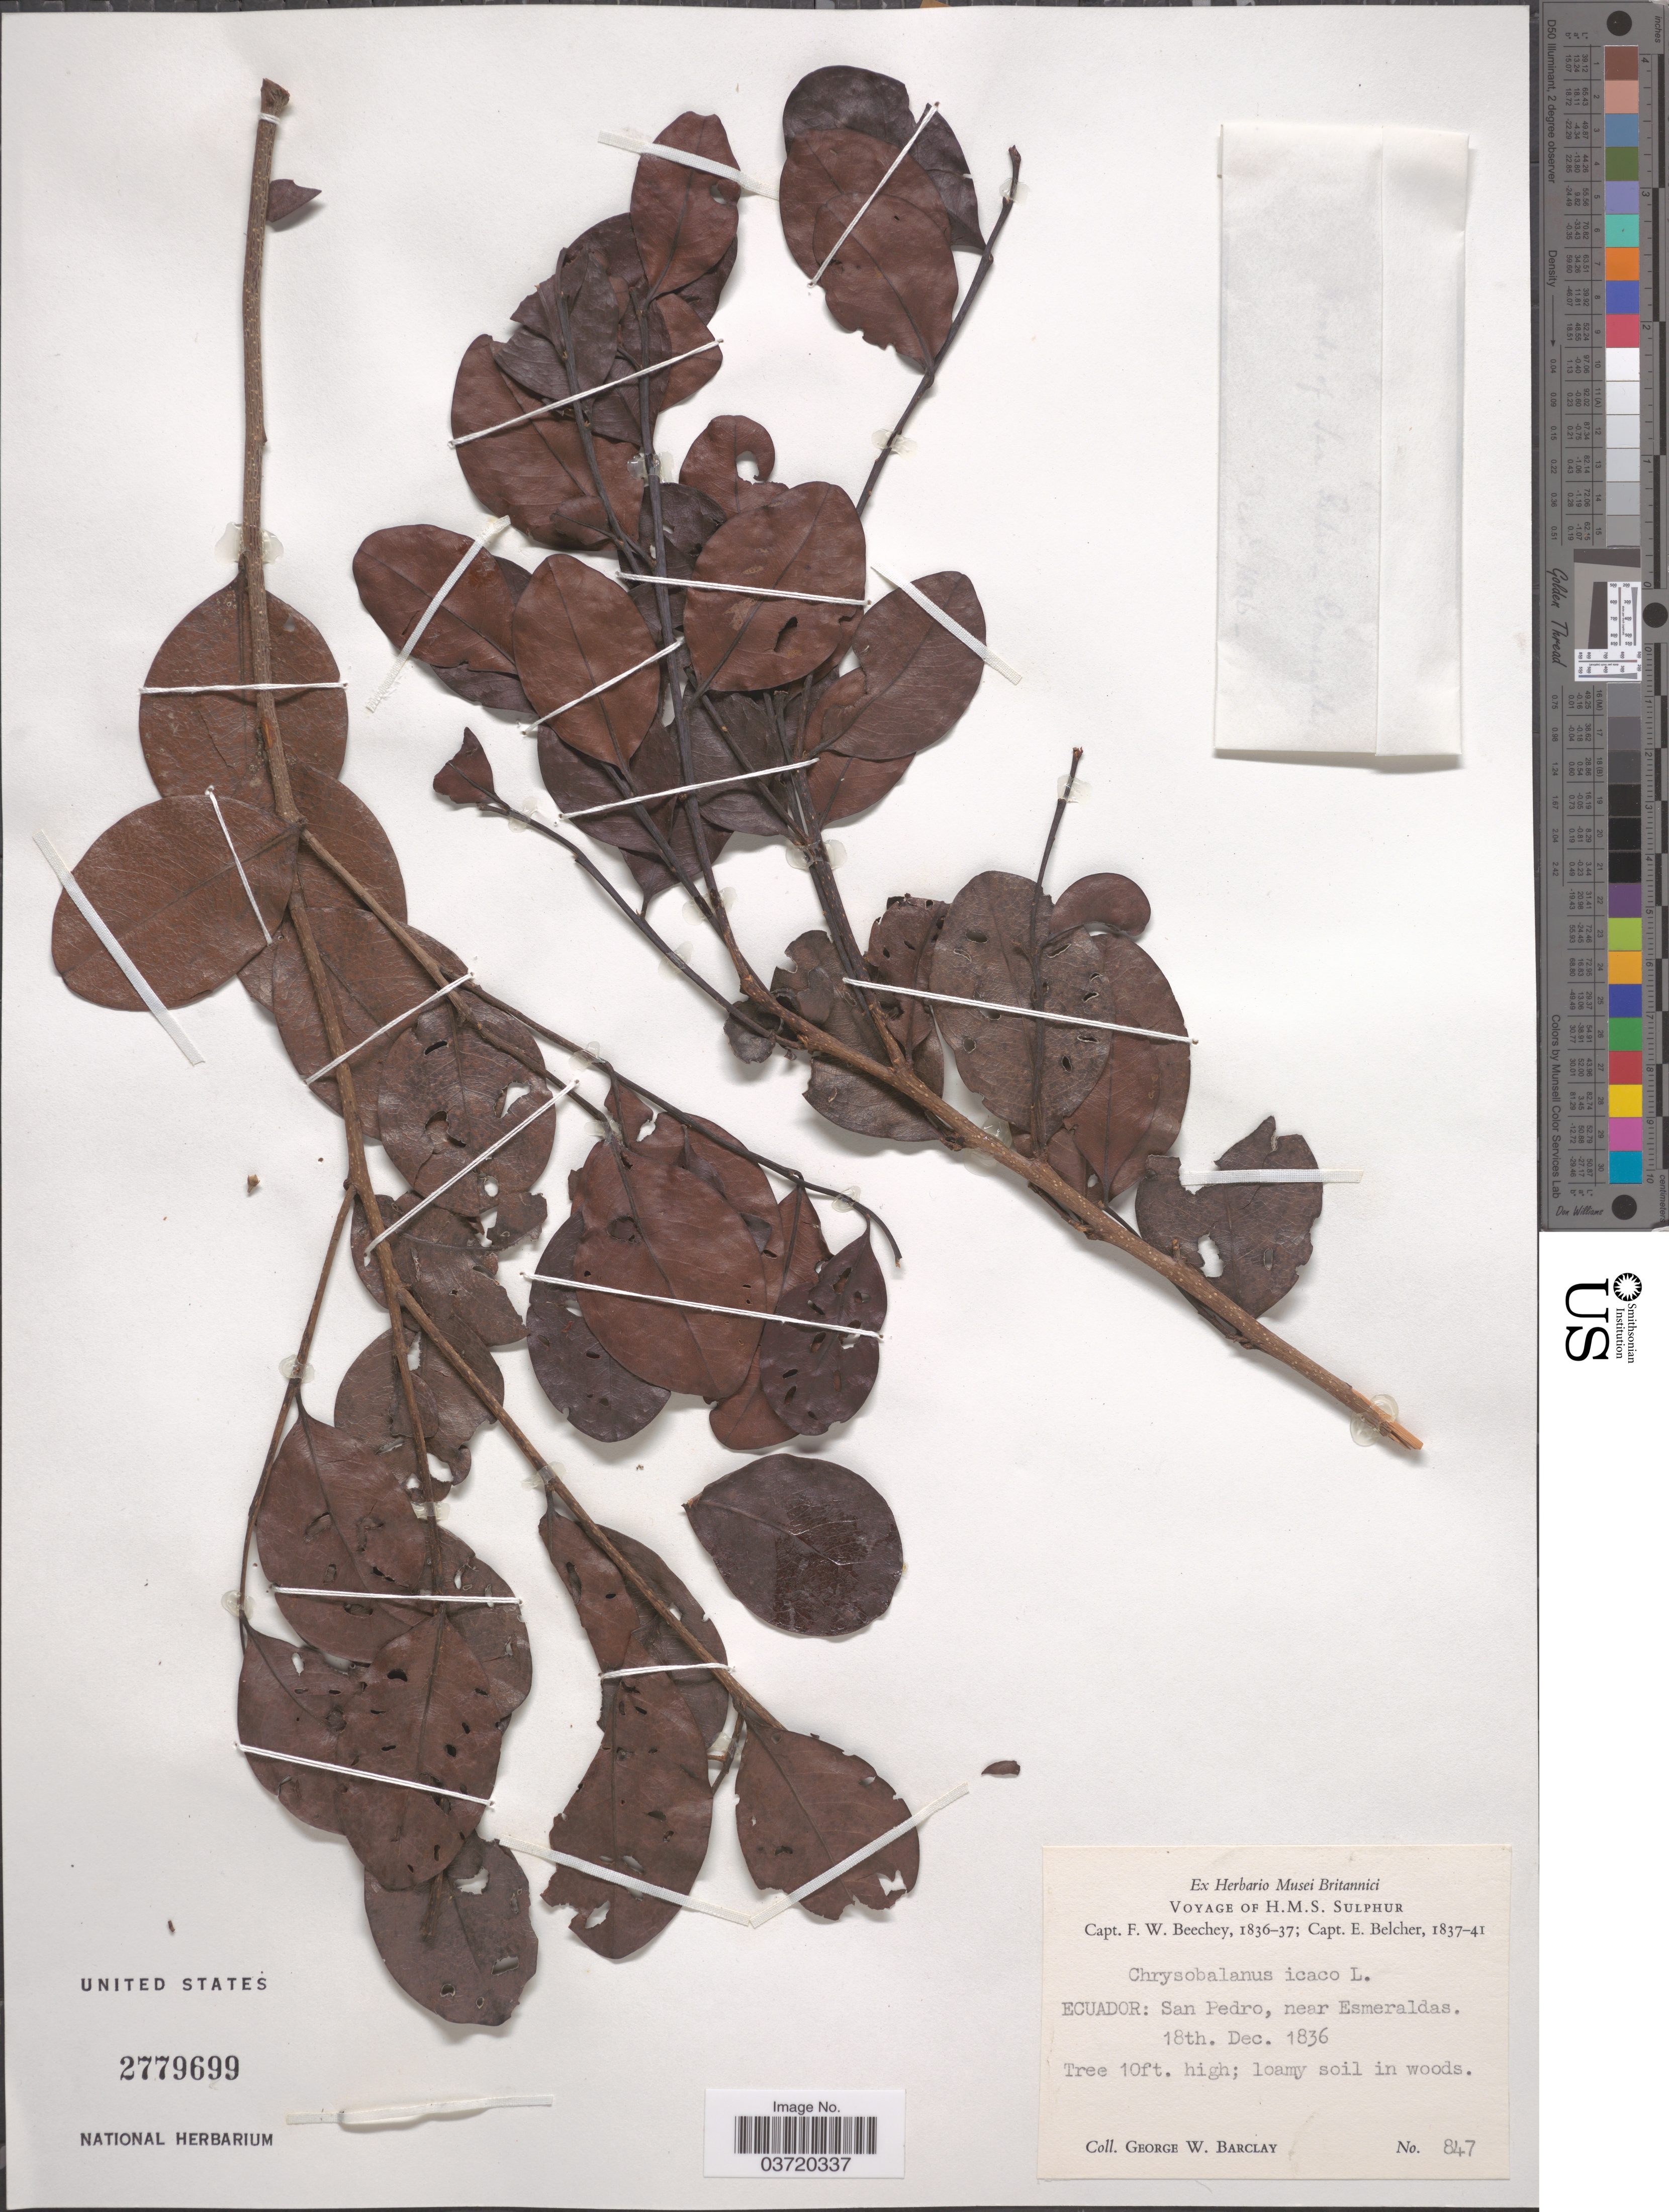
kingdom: Plantae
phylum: Tracheophyta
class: Magnoliopsida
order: Malpighiales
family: Chrysobalanaceae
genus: Chrysobalanus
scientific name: Chrysobalanus icaco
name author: L.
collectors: G. W. Barclay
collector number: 847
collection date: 1836-12-18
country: Ecuador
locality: San Pedro, near Esmeraldas.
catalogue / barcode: US 2779699